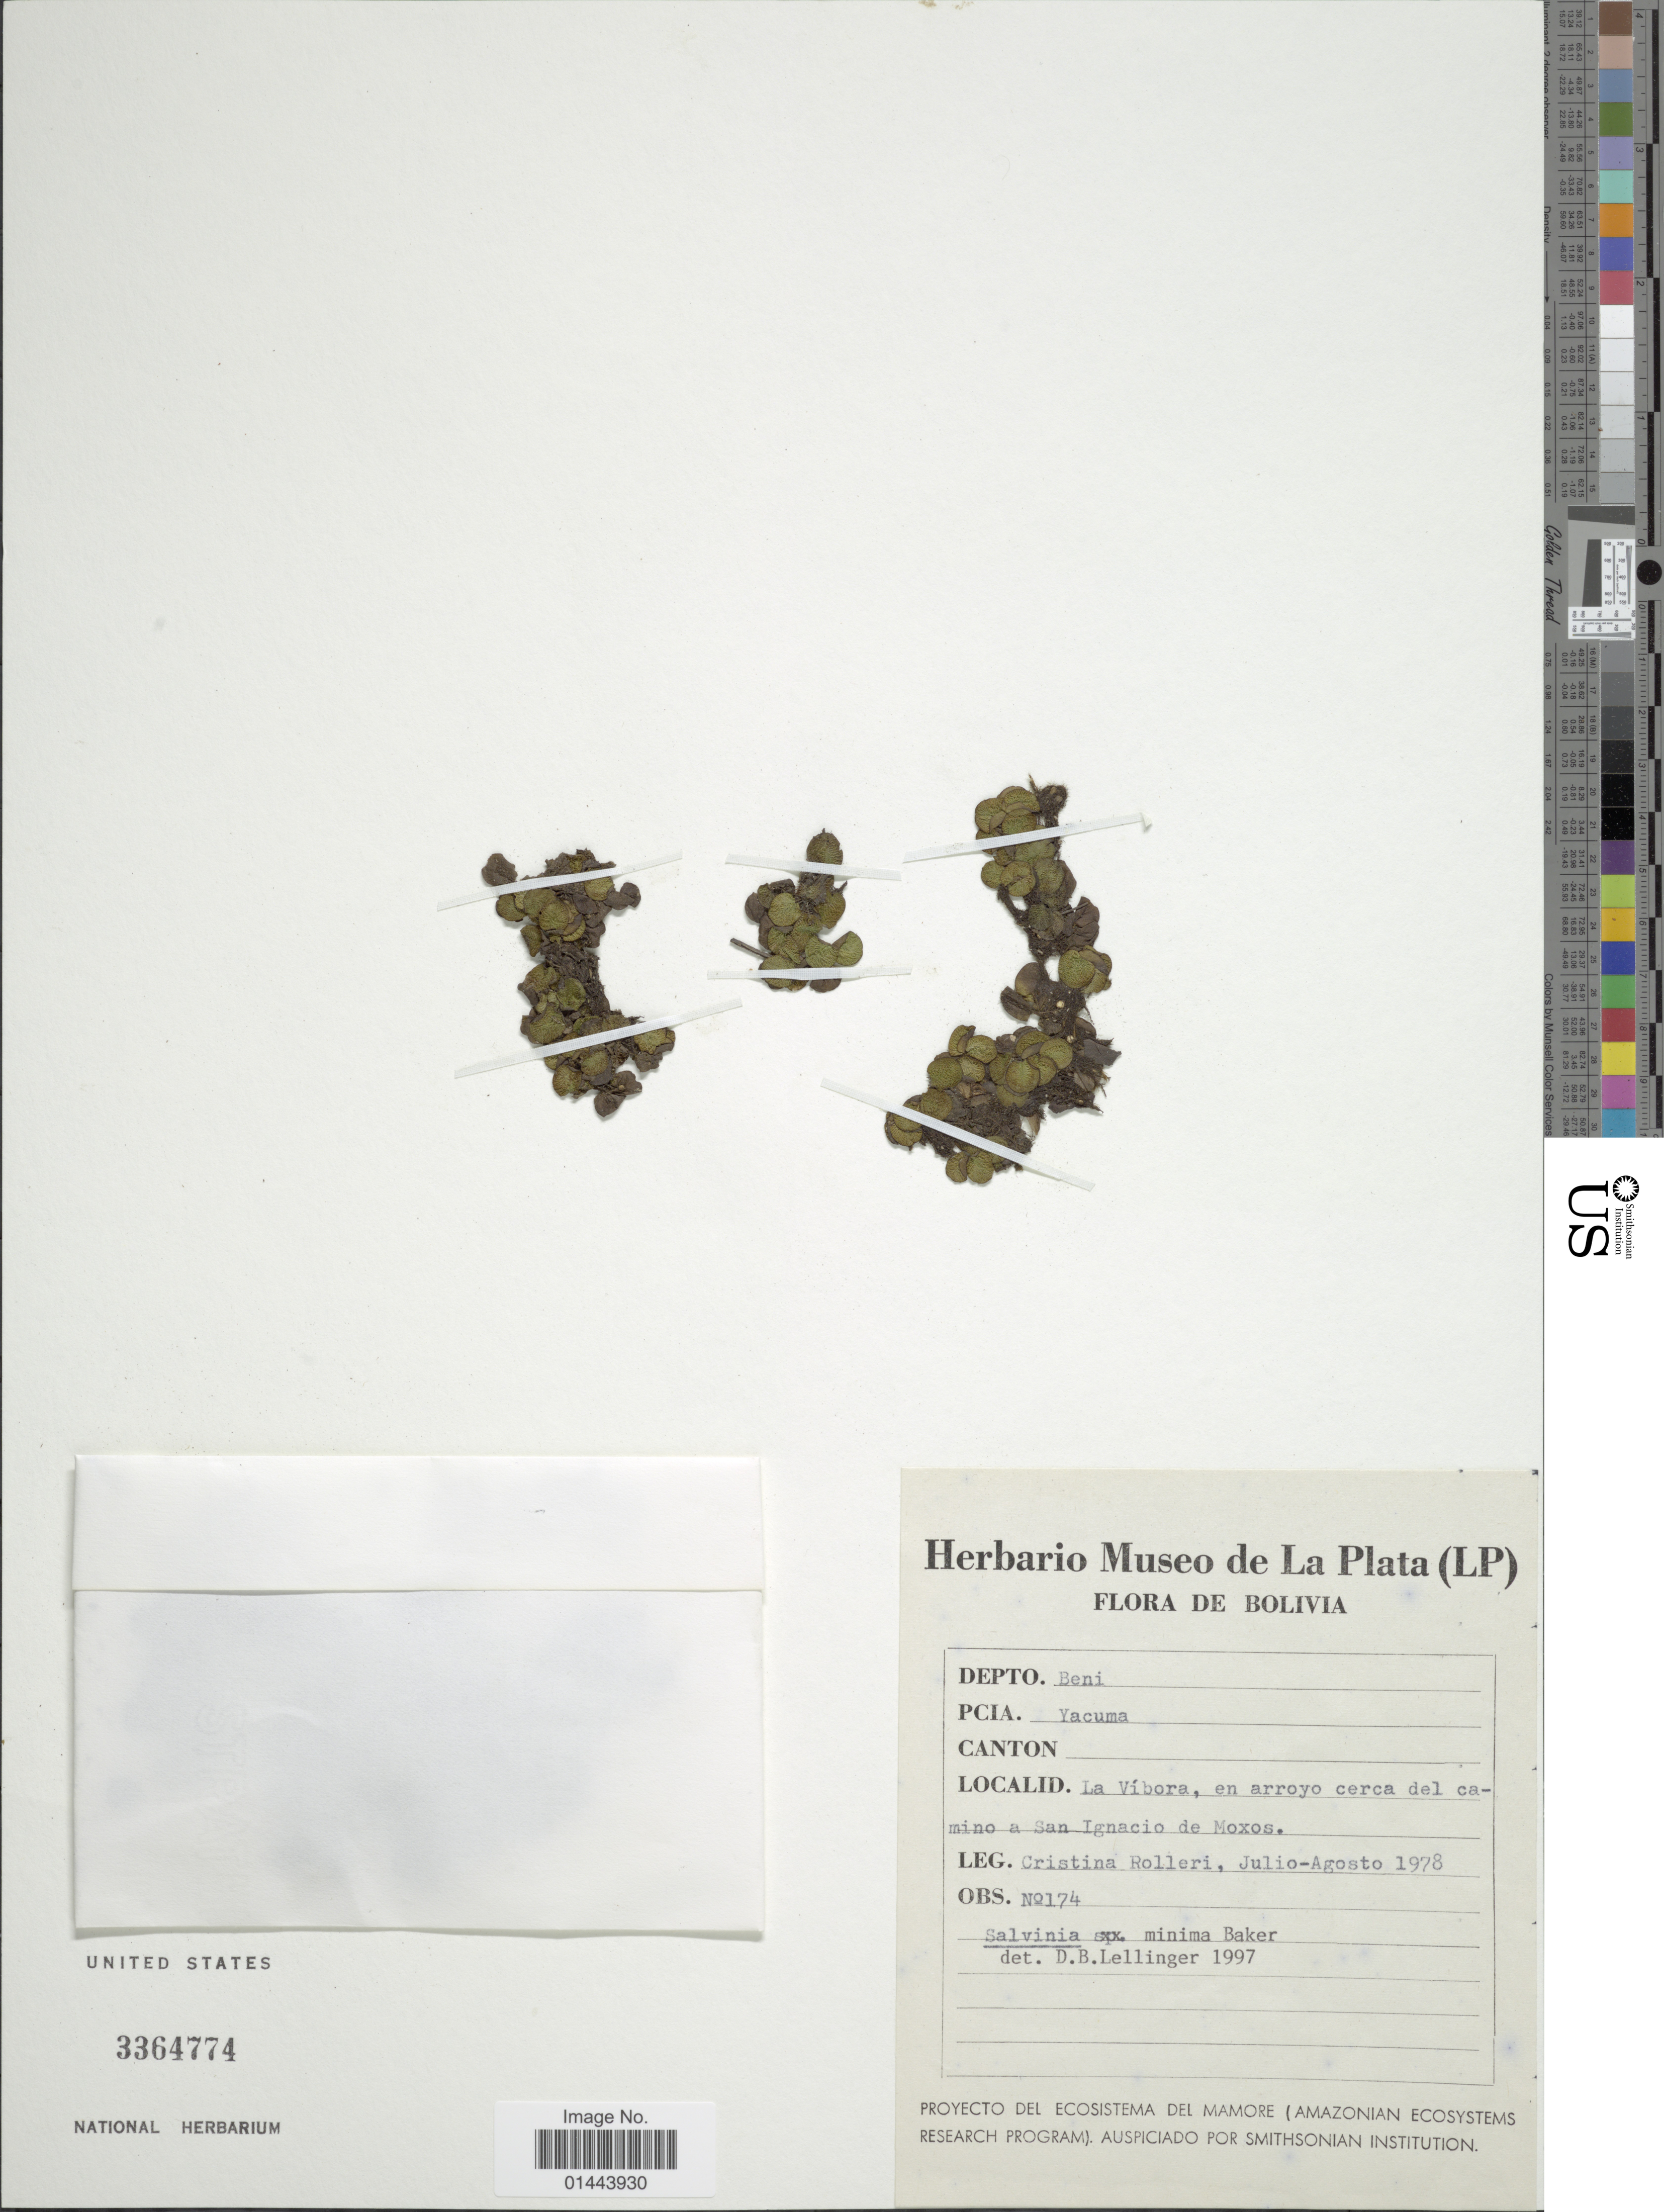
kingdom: Plantae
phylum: Tracheophyta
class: Polypodiopsida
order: Salviniales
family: Salviniaceae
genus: Salvinia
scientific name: Salvinia minima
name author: Baker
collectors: C. Rolleri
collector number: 174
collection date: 1978-07/1978-08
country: Bolivia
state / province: Beni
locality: Yacuma, La Víbora, en arroyo cerca del camino a San Ignacio de Moxos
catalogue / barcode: US 3364774